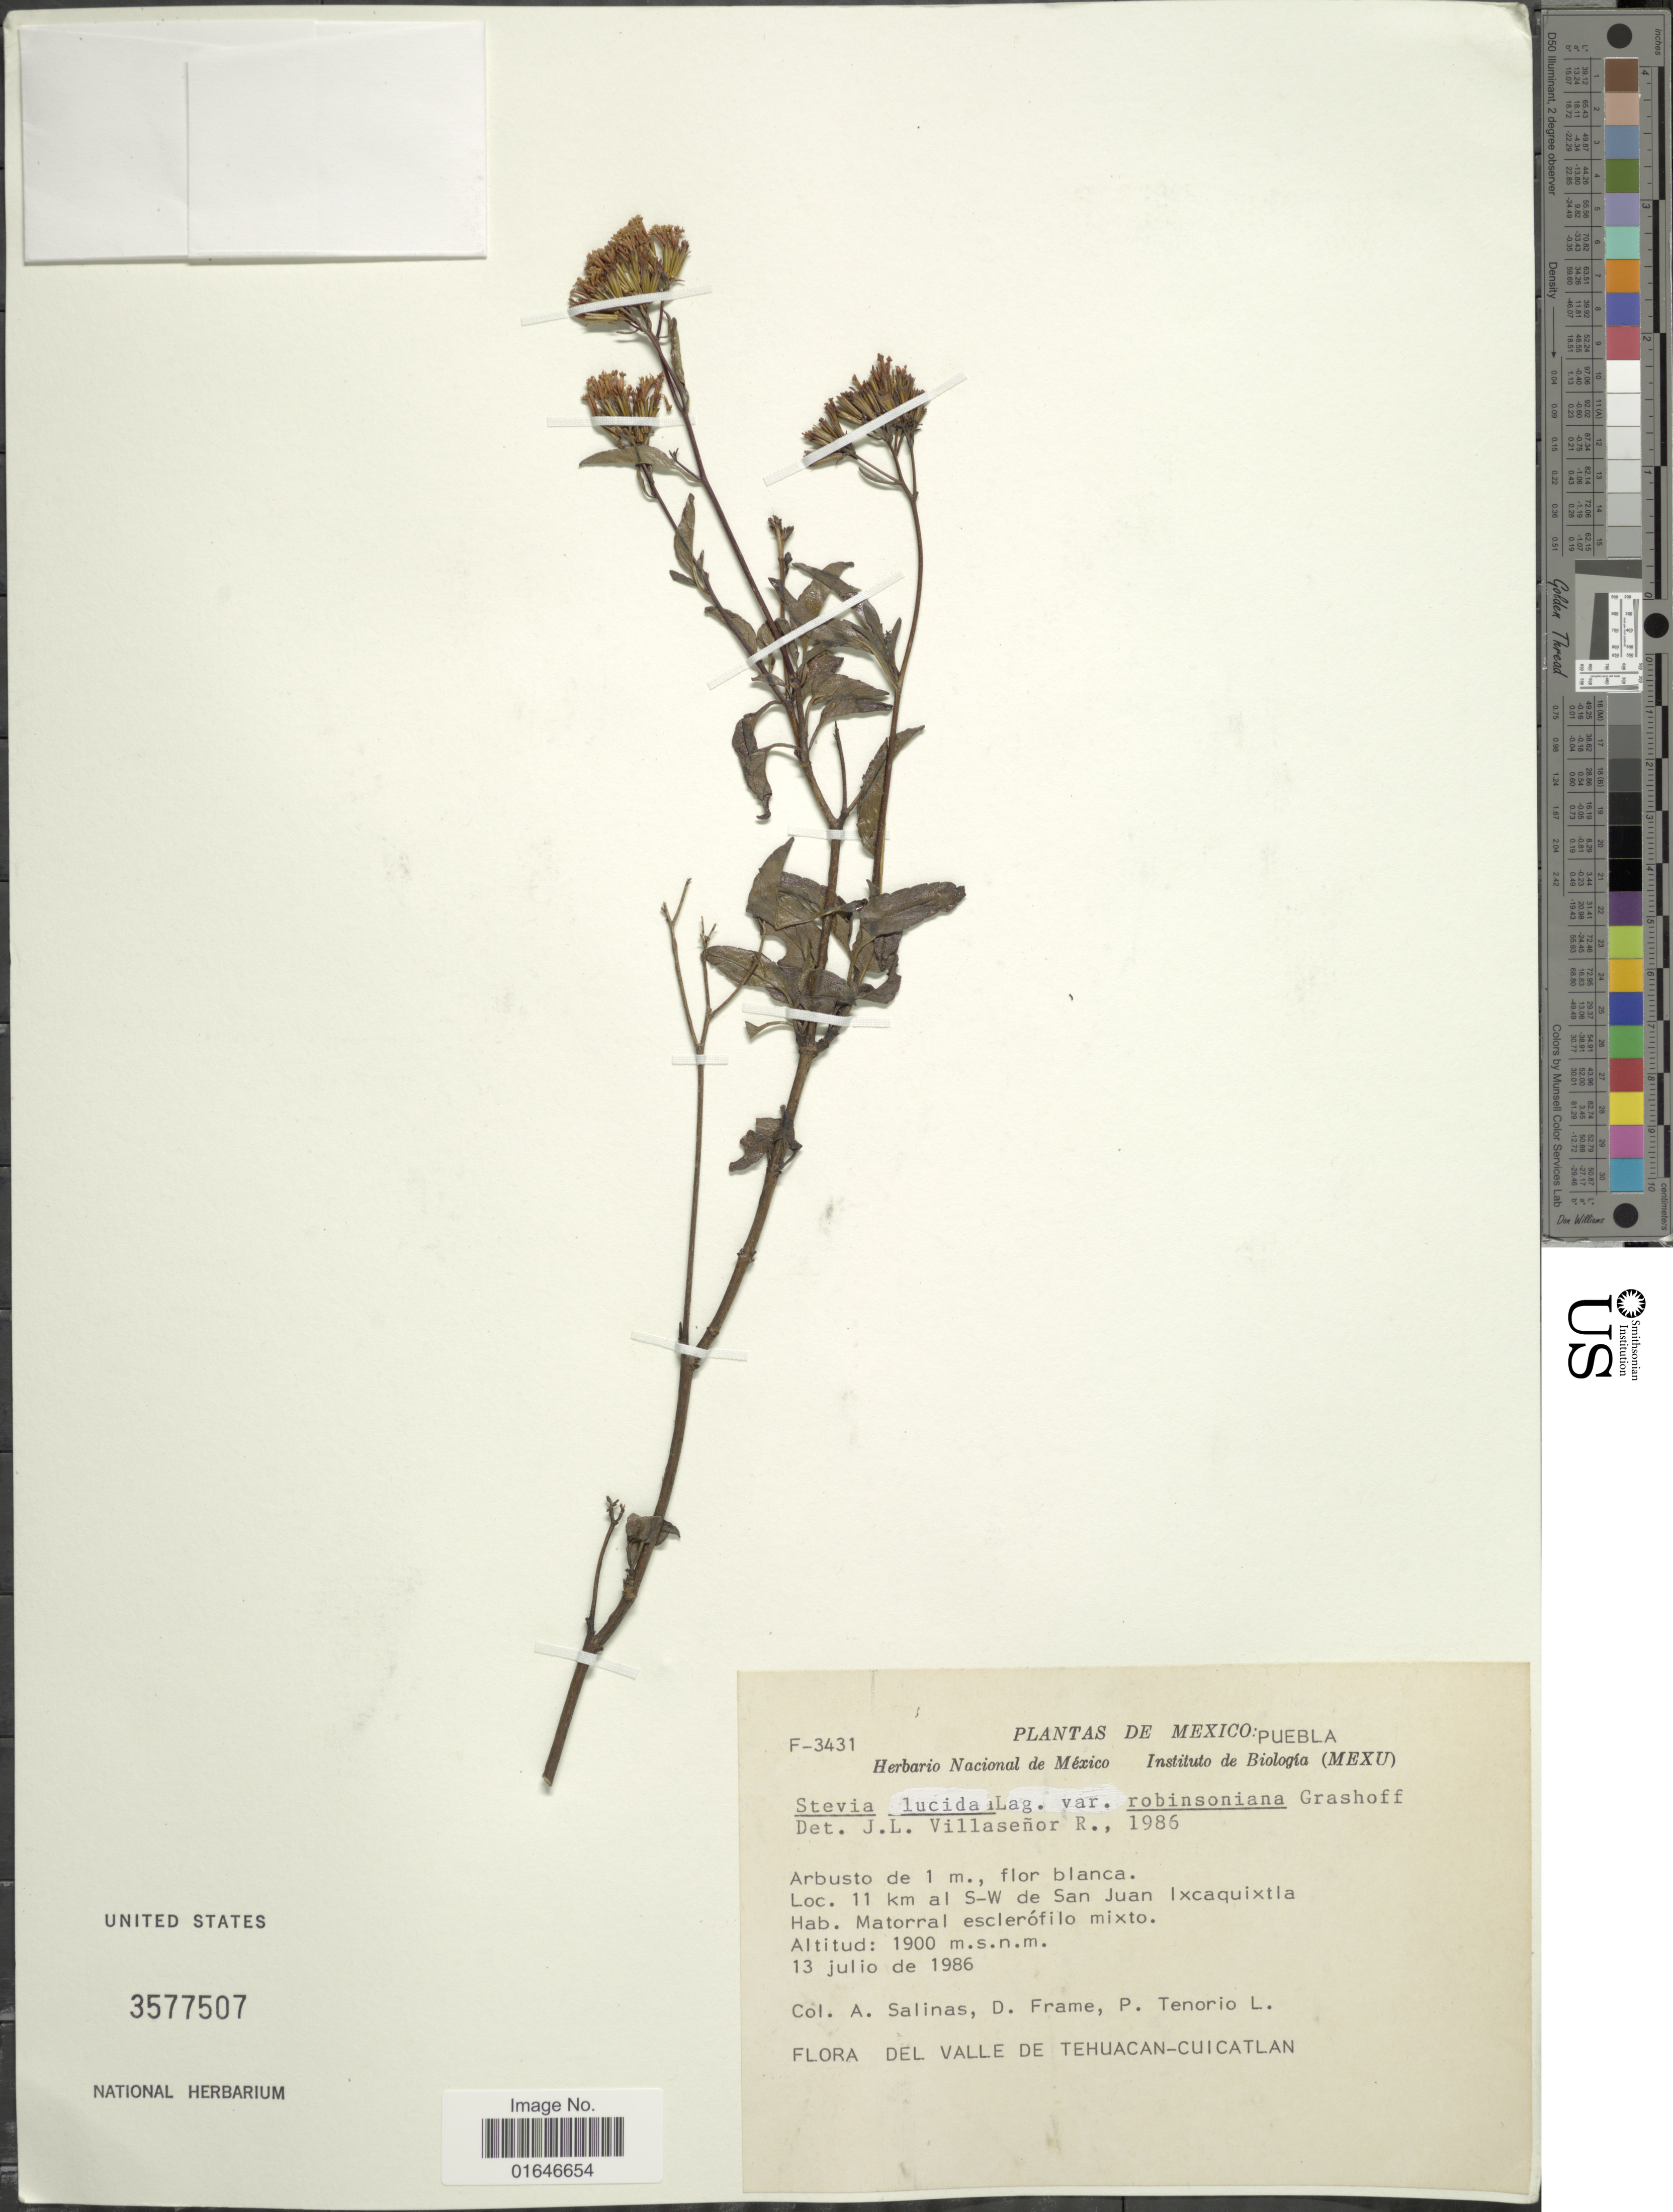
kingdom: Plantae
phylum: Tracheophyta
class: Magnoliopsida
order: Asterales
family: Asteraceae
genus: Stevia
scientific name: Stevia lucida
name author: Lag.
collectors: A. Salinas, D. Frame & P. Tenorio L.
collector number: F - 3431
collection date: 1986-07-13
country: Mexico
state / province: Puebla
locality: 11 km al S - W de Sn Juan Ixcaquixtla.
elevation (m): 1900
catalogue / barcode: US 3577507